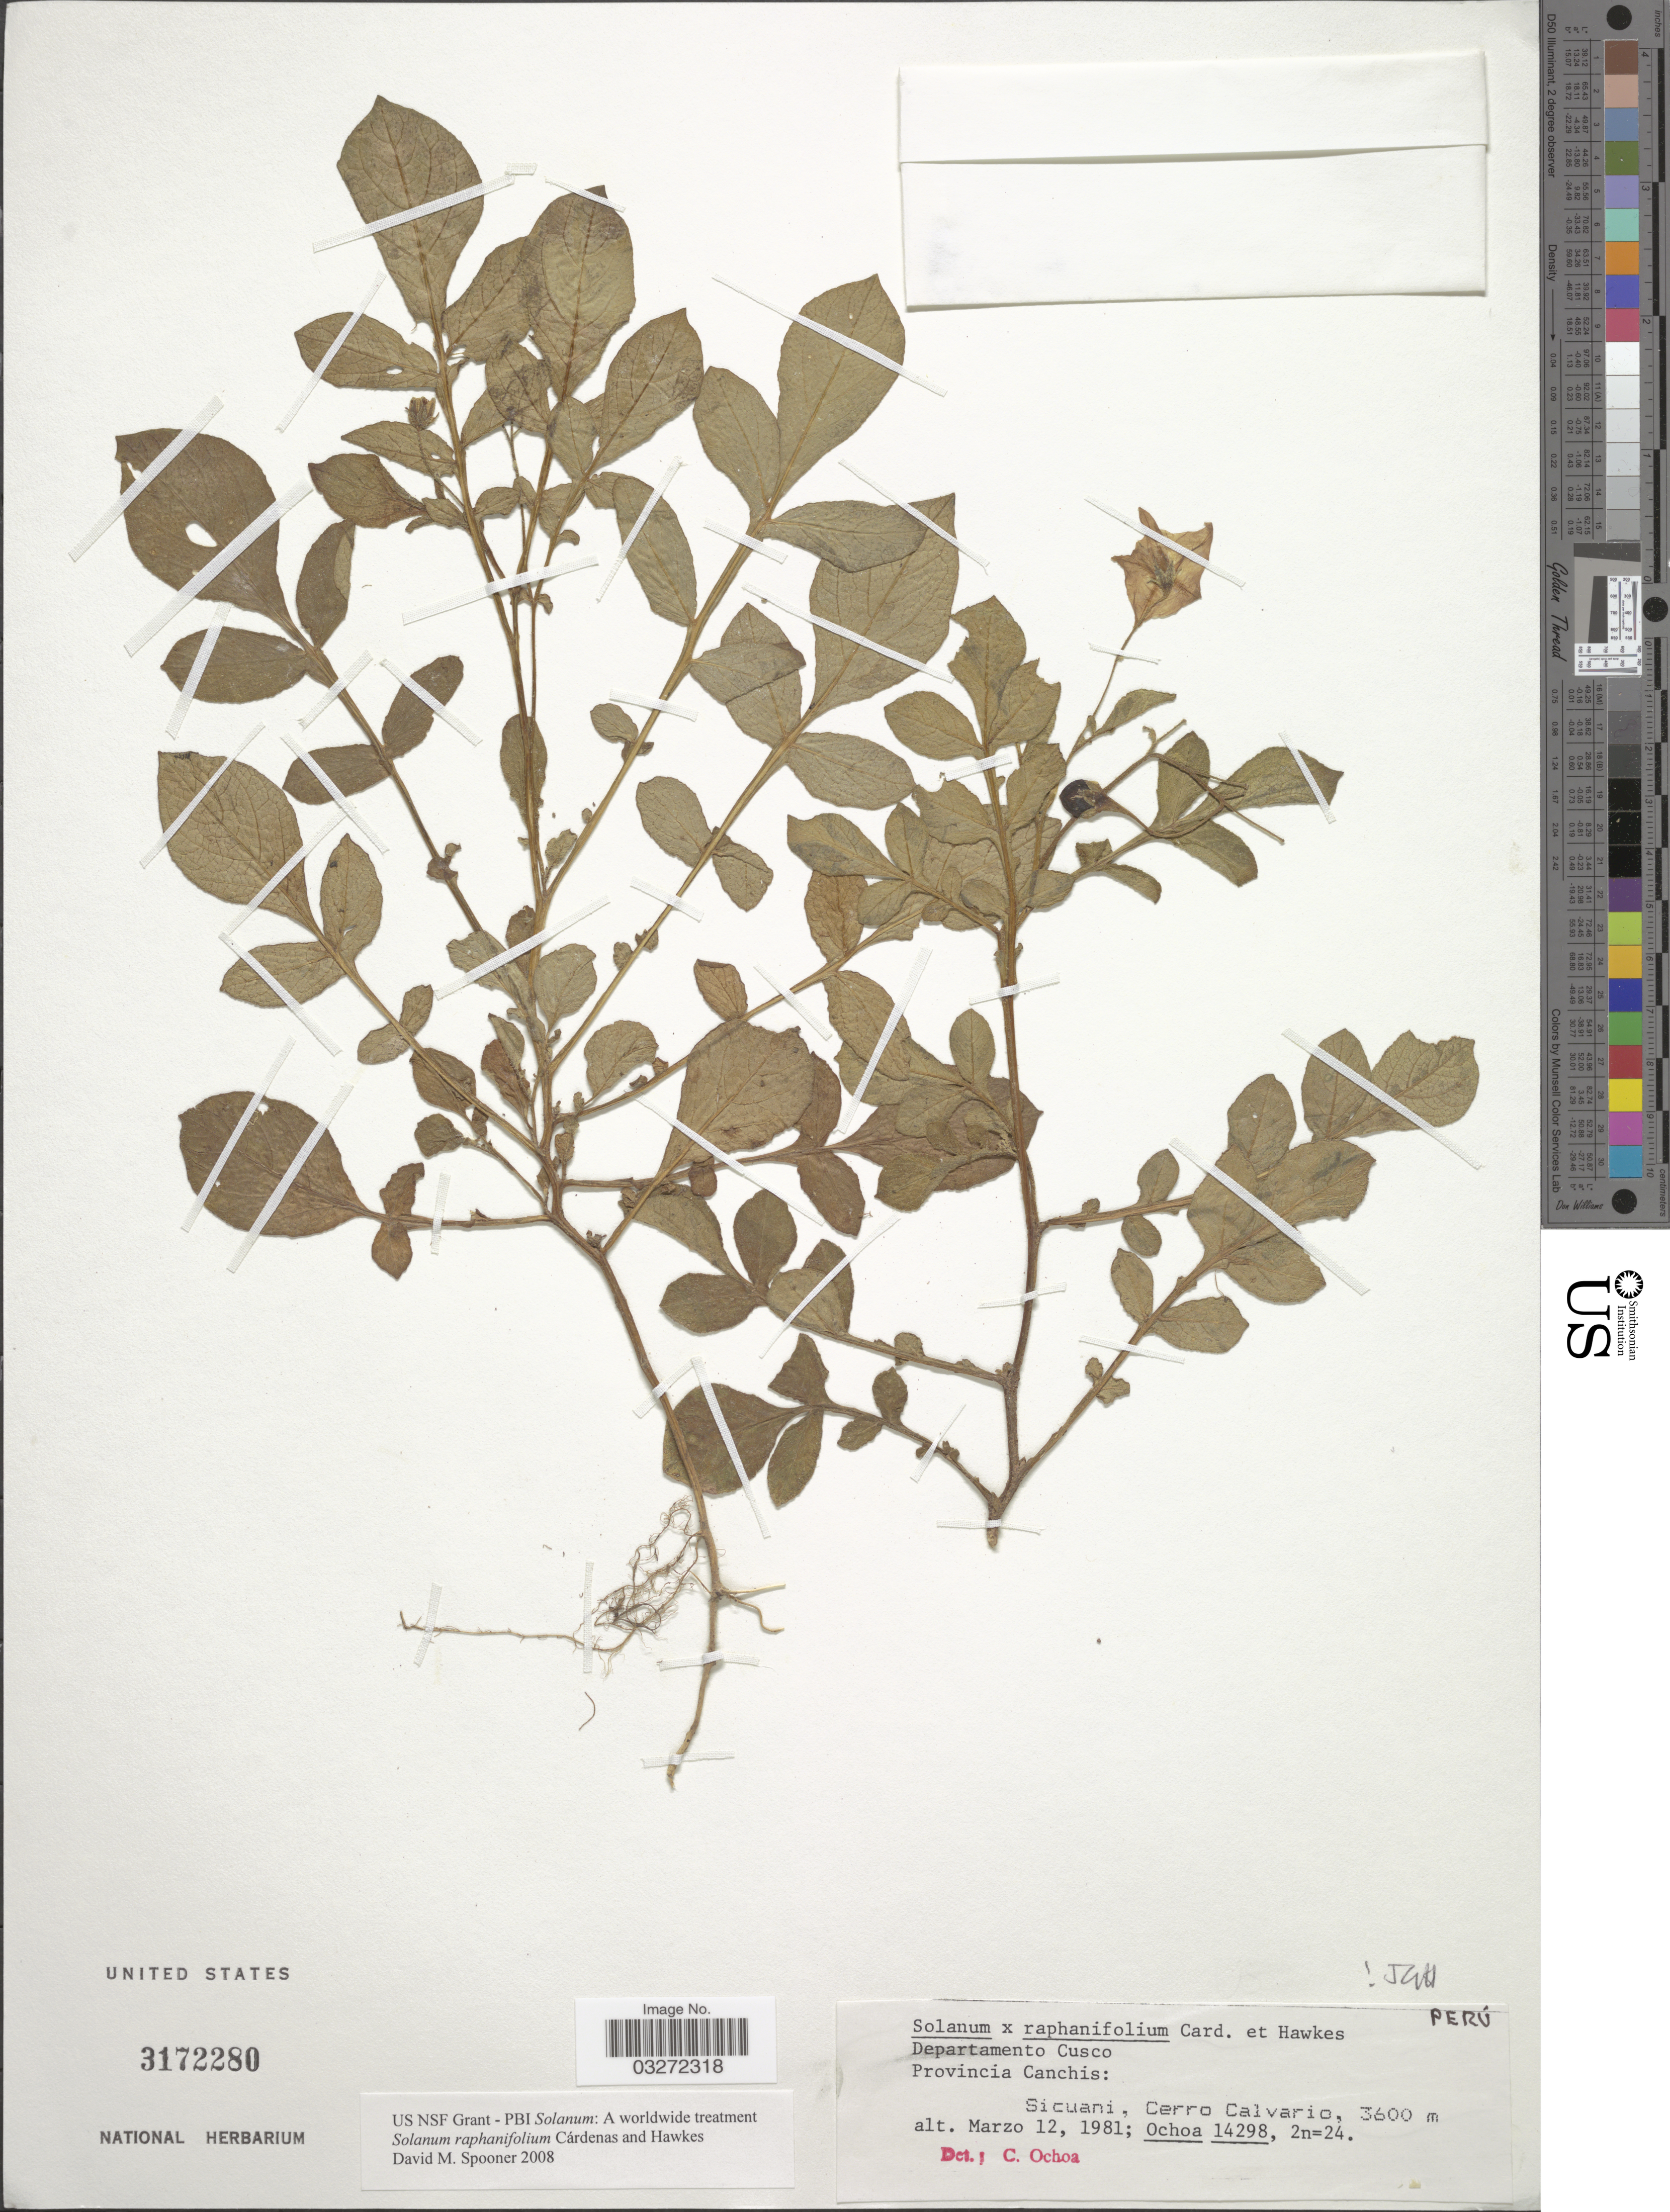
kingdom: Plantae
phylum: Tracheophyta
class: Magnoliopsida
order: Solanales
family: Solanaceae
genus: Solanum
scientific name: Solanum raphanifolium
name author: Cárdenas & Hawkes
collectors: -. Ochoa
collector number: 14298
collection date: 1981-03-12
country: Peru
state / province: Cusco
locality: Departamento Cusco, Provincia Canchis: Sicuani, Cerro Calvario.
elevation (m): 3600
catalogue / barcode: US 3172280